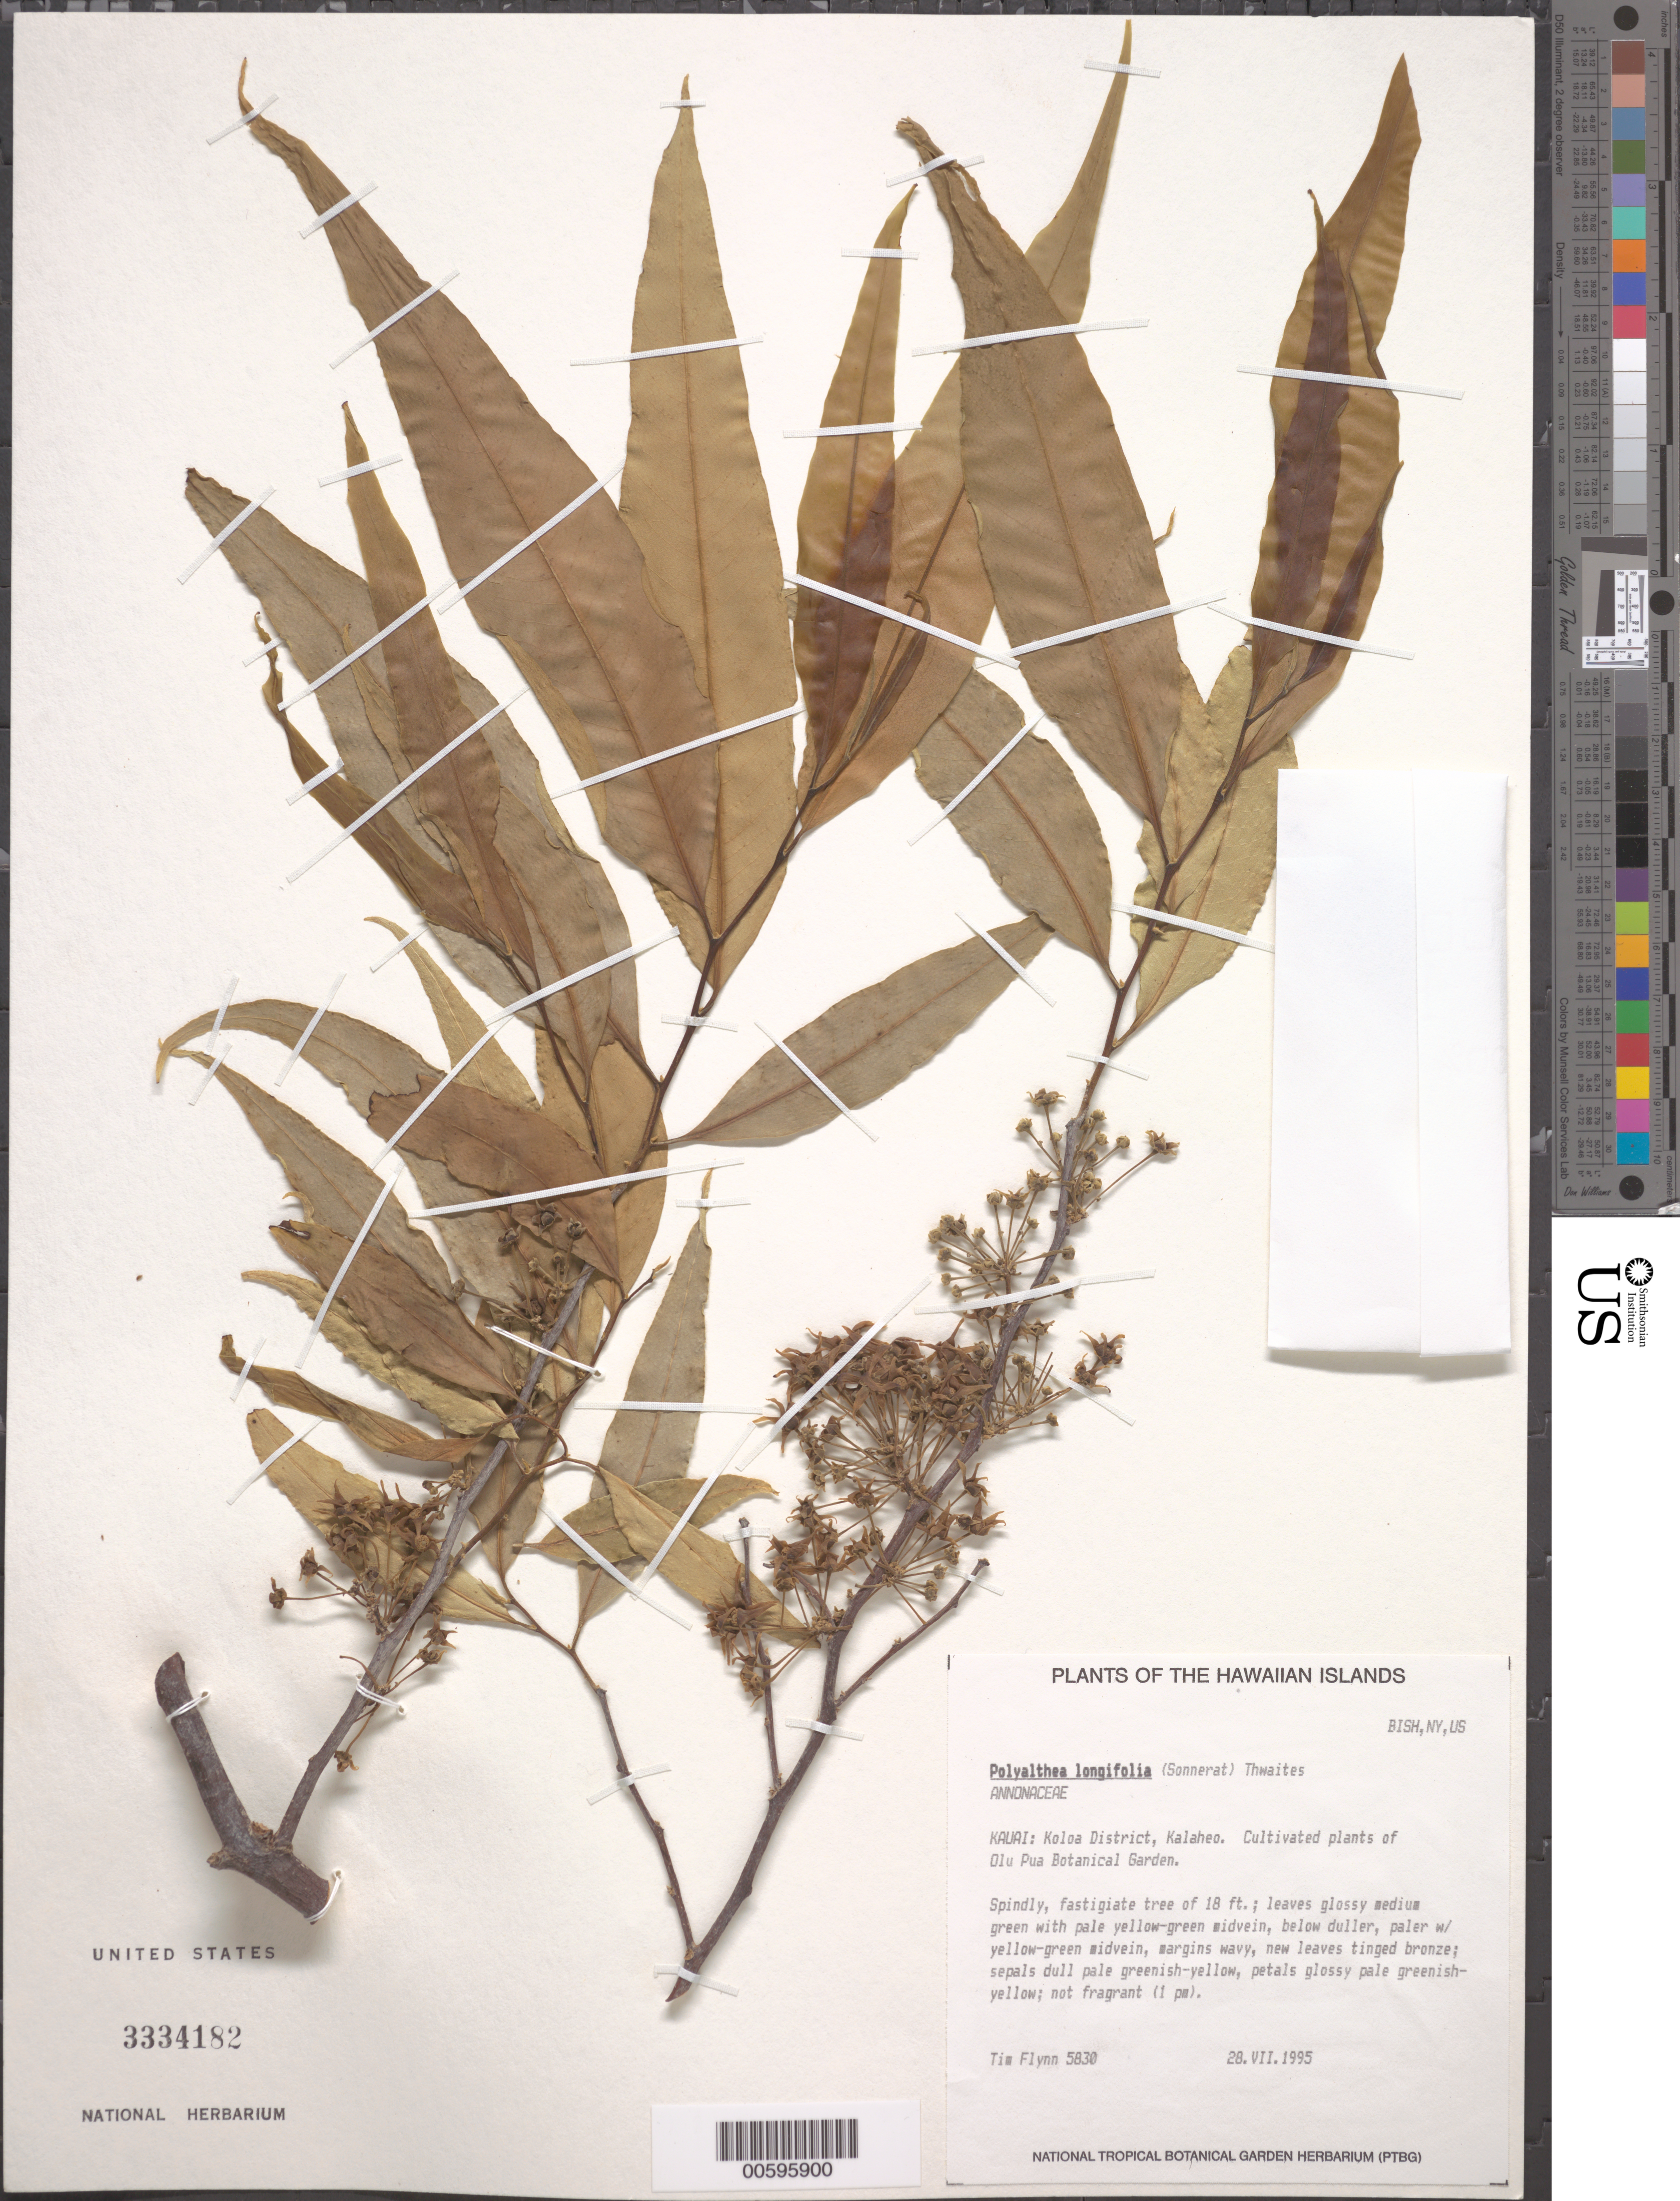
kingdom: Plantae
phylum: Tracheophyta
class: Magnoliopsida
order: Magnoliales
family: Annonaceae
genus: Monoon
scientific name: Monoon longifolium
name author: (Sonn.) B. Xue & R.M.K. Saunders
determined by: Wagner, W. L., (BOT), Smithsonian Institution - National Museum of Natural History (UNITED STATES)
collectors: T. W. Flynn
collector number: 5830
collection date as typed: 28 Jul 1995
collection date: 1995-07-28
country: United States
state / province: Hawaii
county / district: Kauai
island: Kaua'i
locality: Koloa Dist, Kalaheo. Cultivated plants of Olu Pua Botanical Garden.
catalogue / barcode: US 3334182